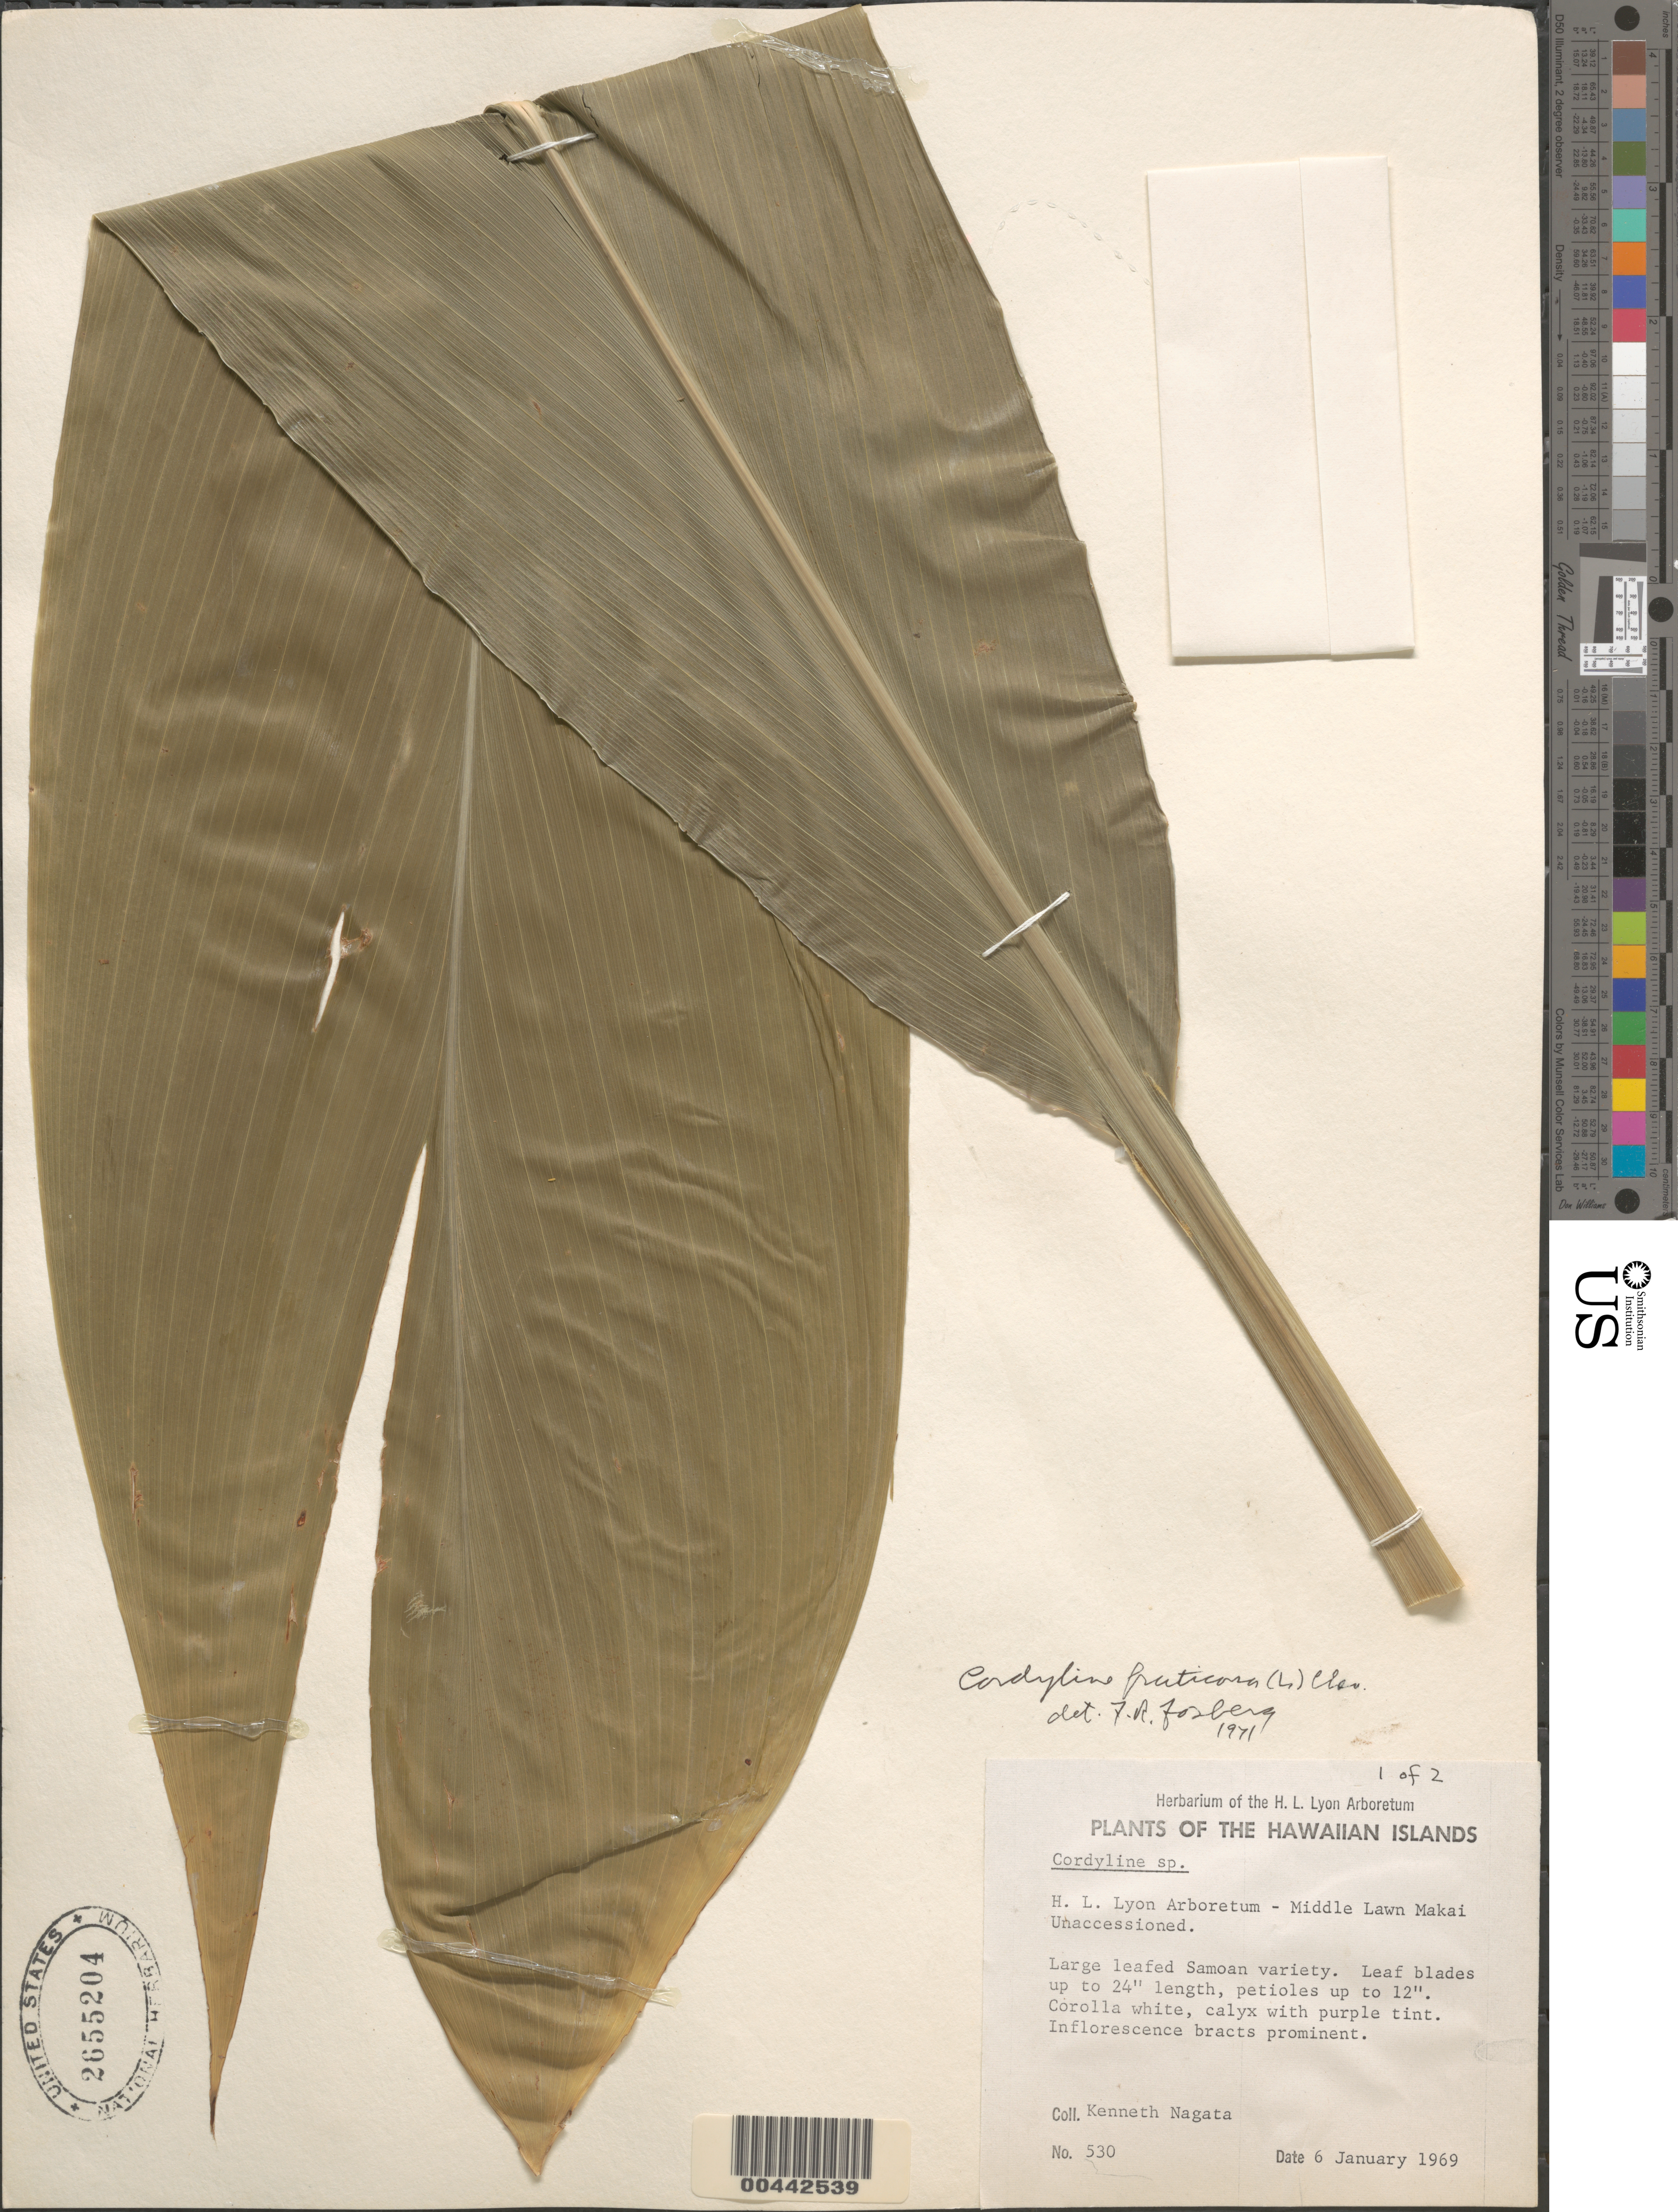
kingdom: Plantae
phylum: Tracheophyta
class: Liliopsida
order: Asparagales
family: Asparagaceae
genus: Cordyline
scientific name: Cordyline fruticosa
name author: (L.) A. Chev.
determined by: Fosberg, F. R.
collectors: K. Nagata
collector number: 530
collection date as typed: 6 Jan 1969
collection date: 1969-01-06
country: United States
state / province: Hawaii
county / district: Honolulu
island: Oahu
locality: H. L. Lyon Arboretum - Middle Lawn Makai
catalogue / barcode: US 2655204